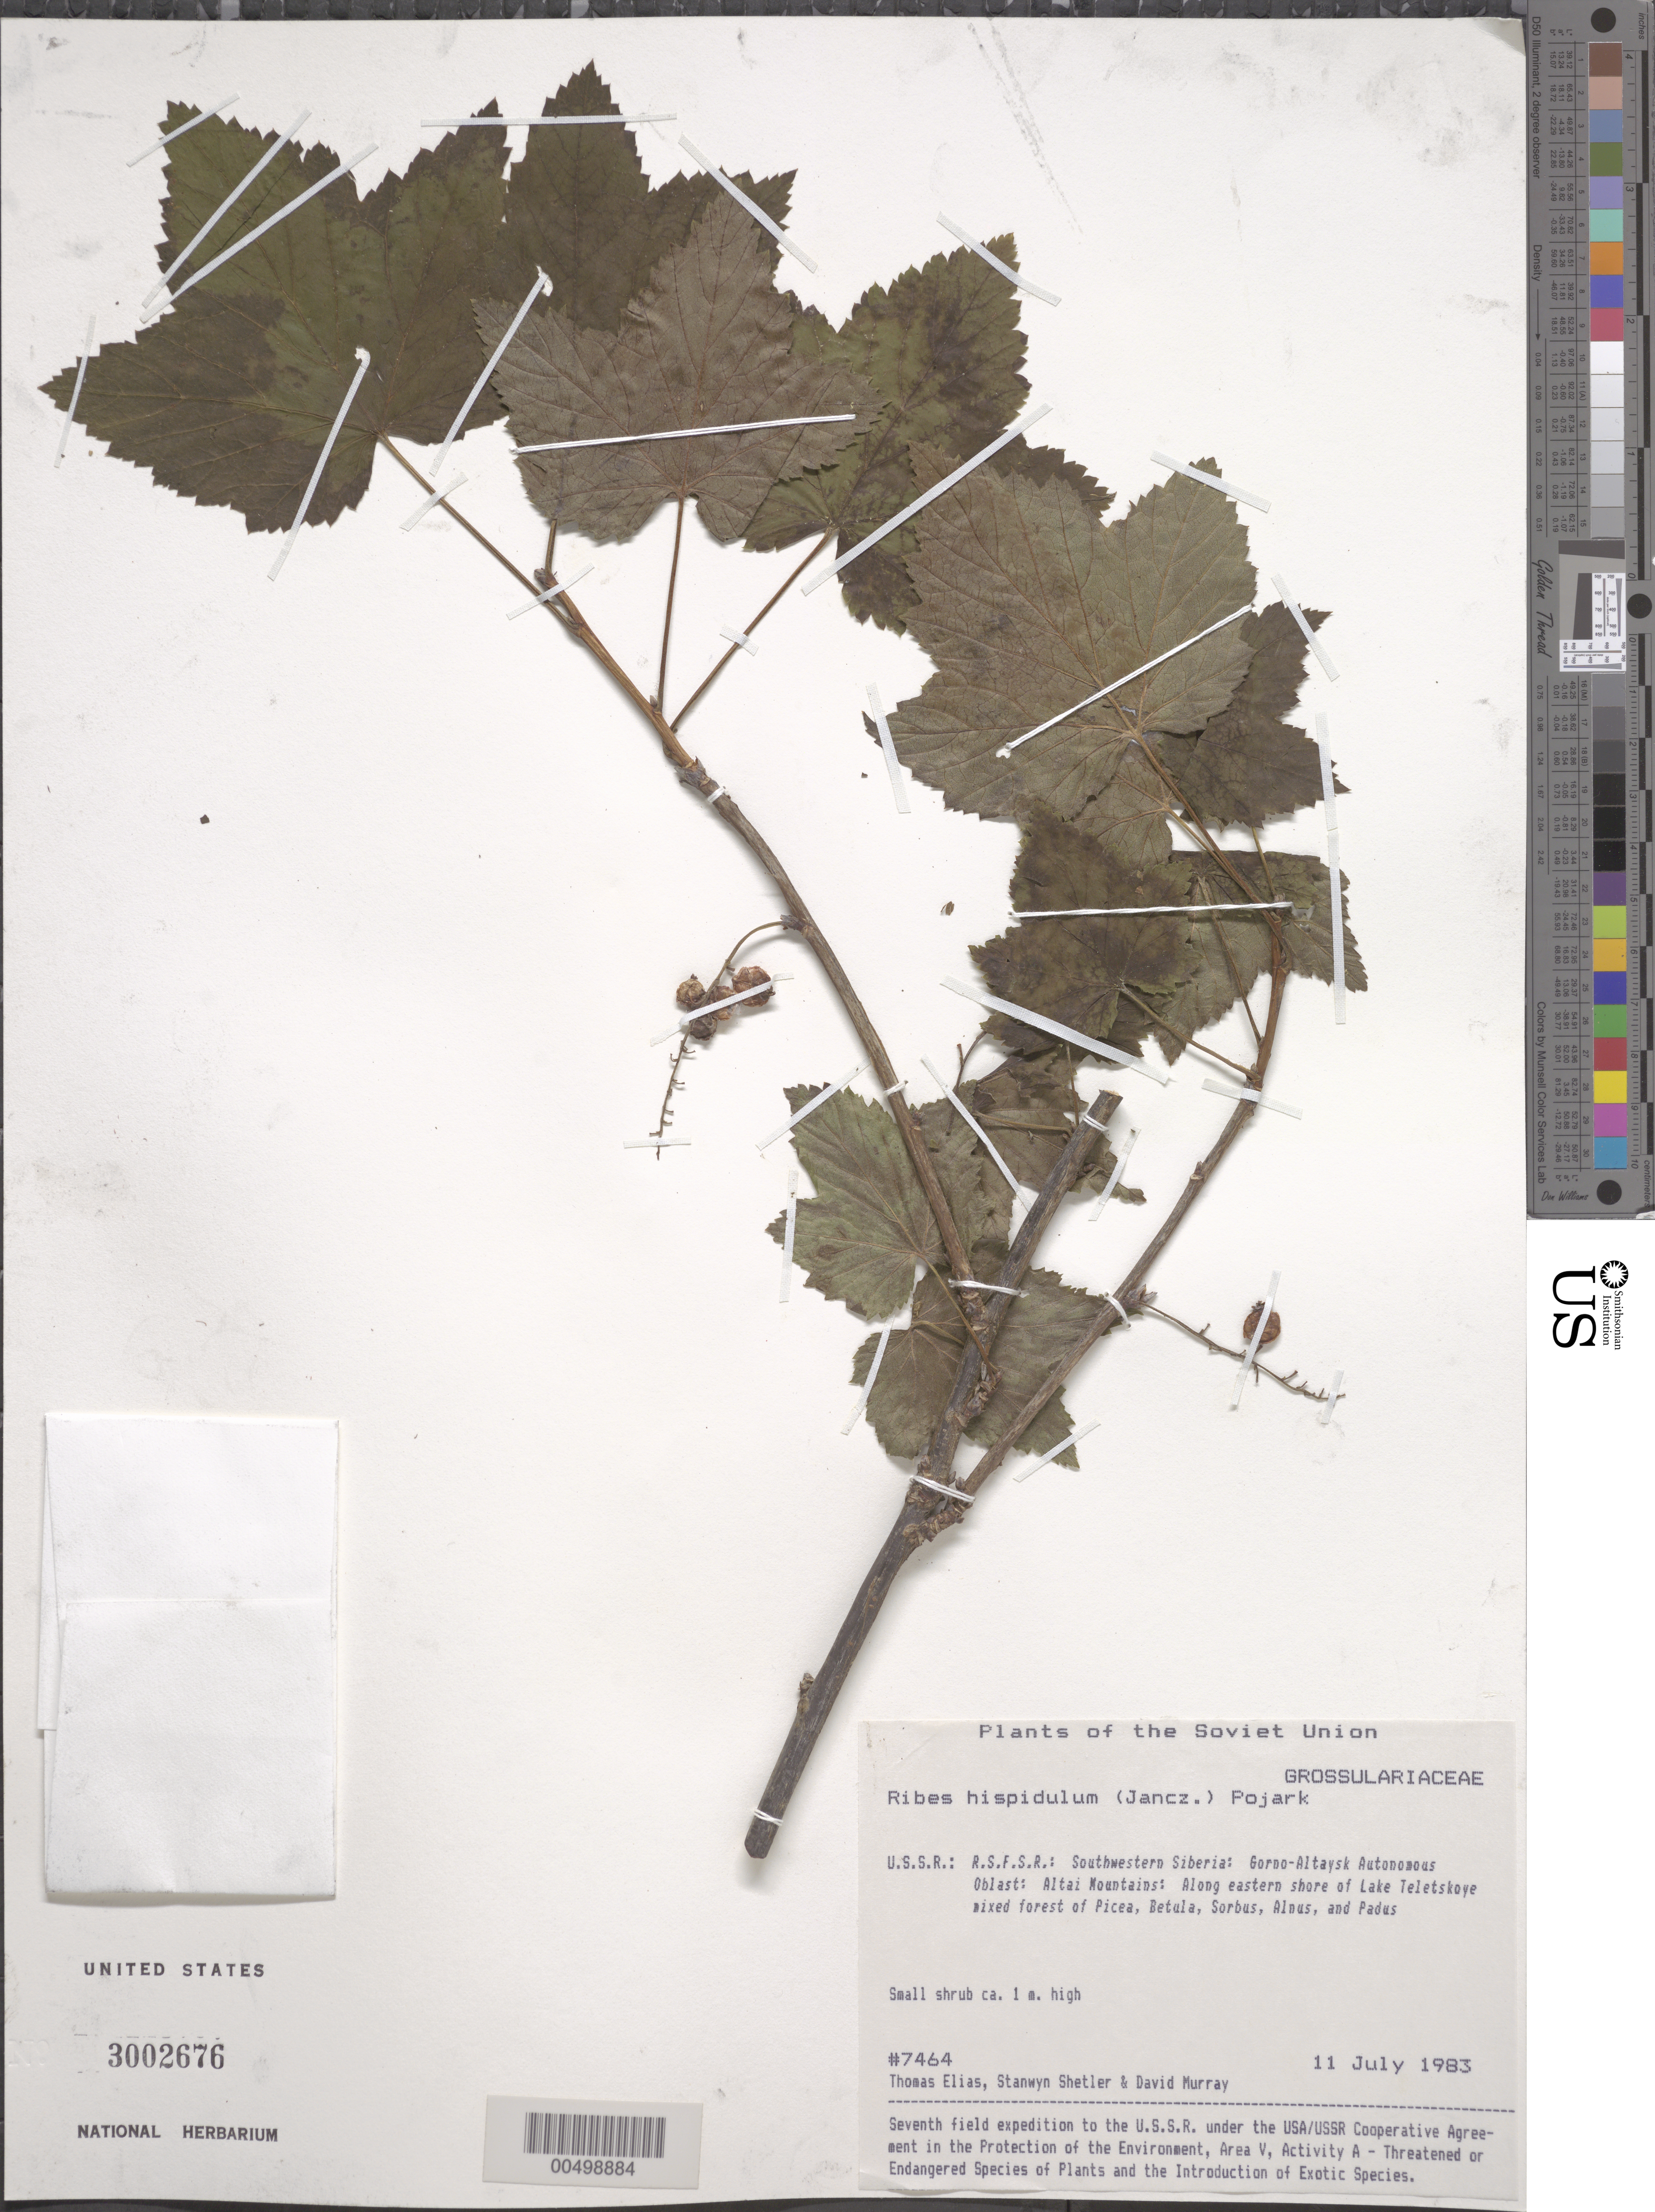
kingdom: Plantae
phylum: Tracheophyta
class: Magnoliopsida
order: Saxifragales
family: Grossulariaceae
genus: Ribes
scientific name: Ribes hispidulum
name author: (Jancz.) Pojark.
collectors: T. Elias, S. Shetler & D. F. Murray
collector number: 7464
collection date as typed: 11 Jul 1983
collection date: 1983-07-11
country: Russian Federation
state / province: Altai Republic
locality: Altai Mountains, along eastern shore of Lake Teletskoye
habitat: mixed forest of Picea, Betula, Sorbus, Alnus, and Padus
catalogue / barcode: US 3002676